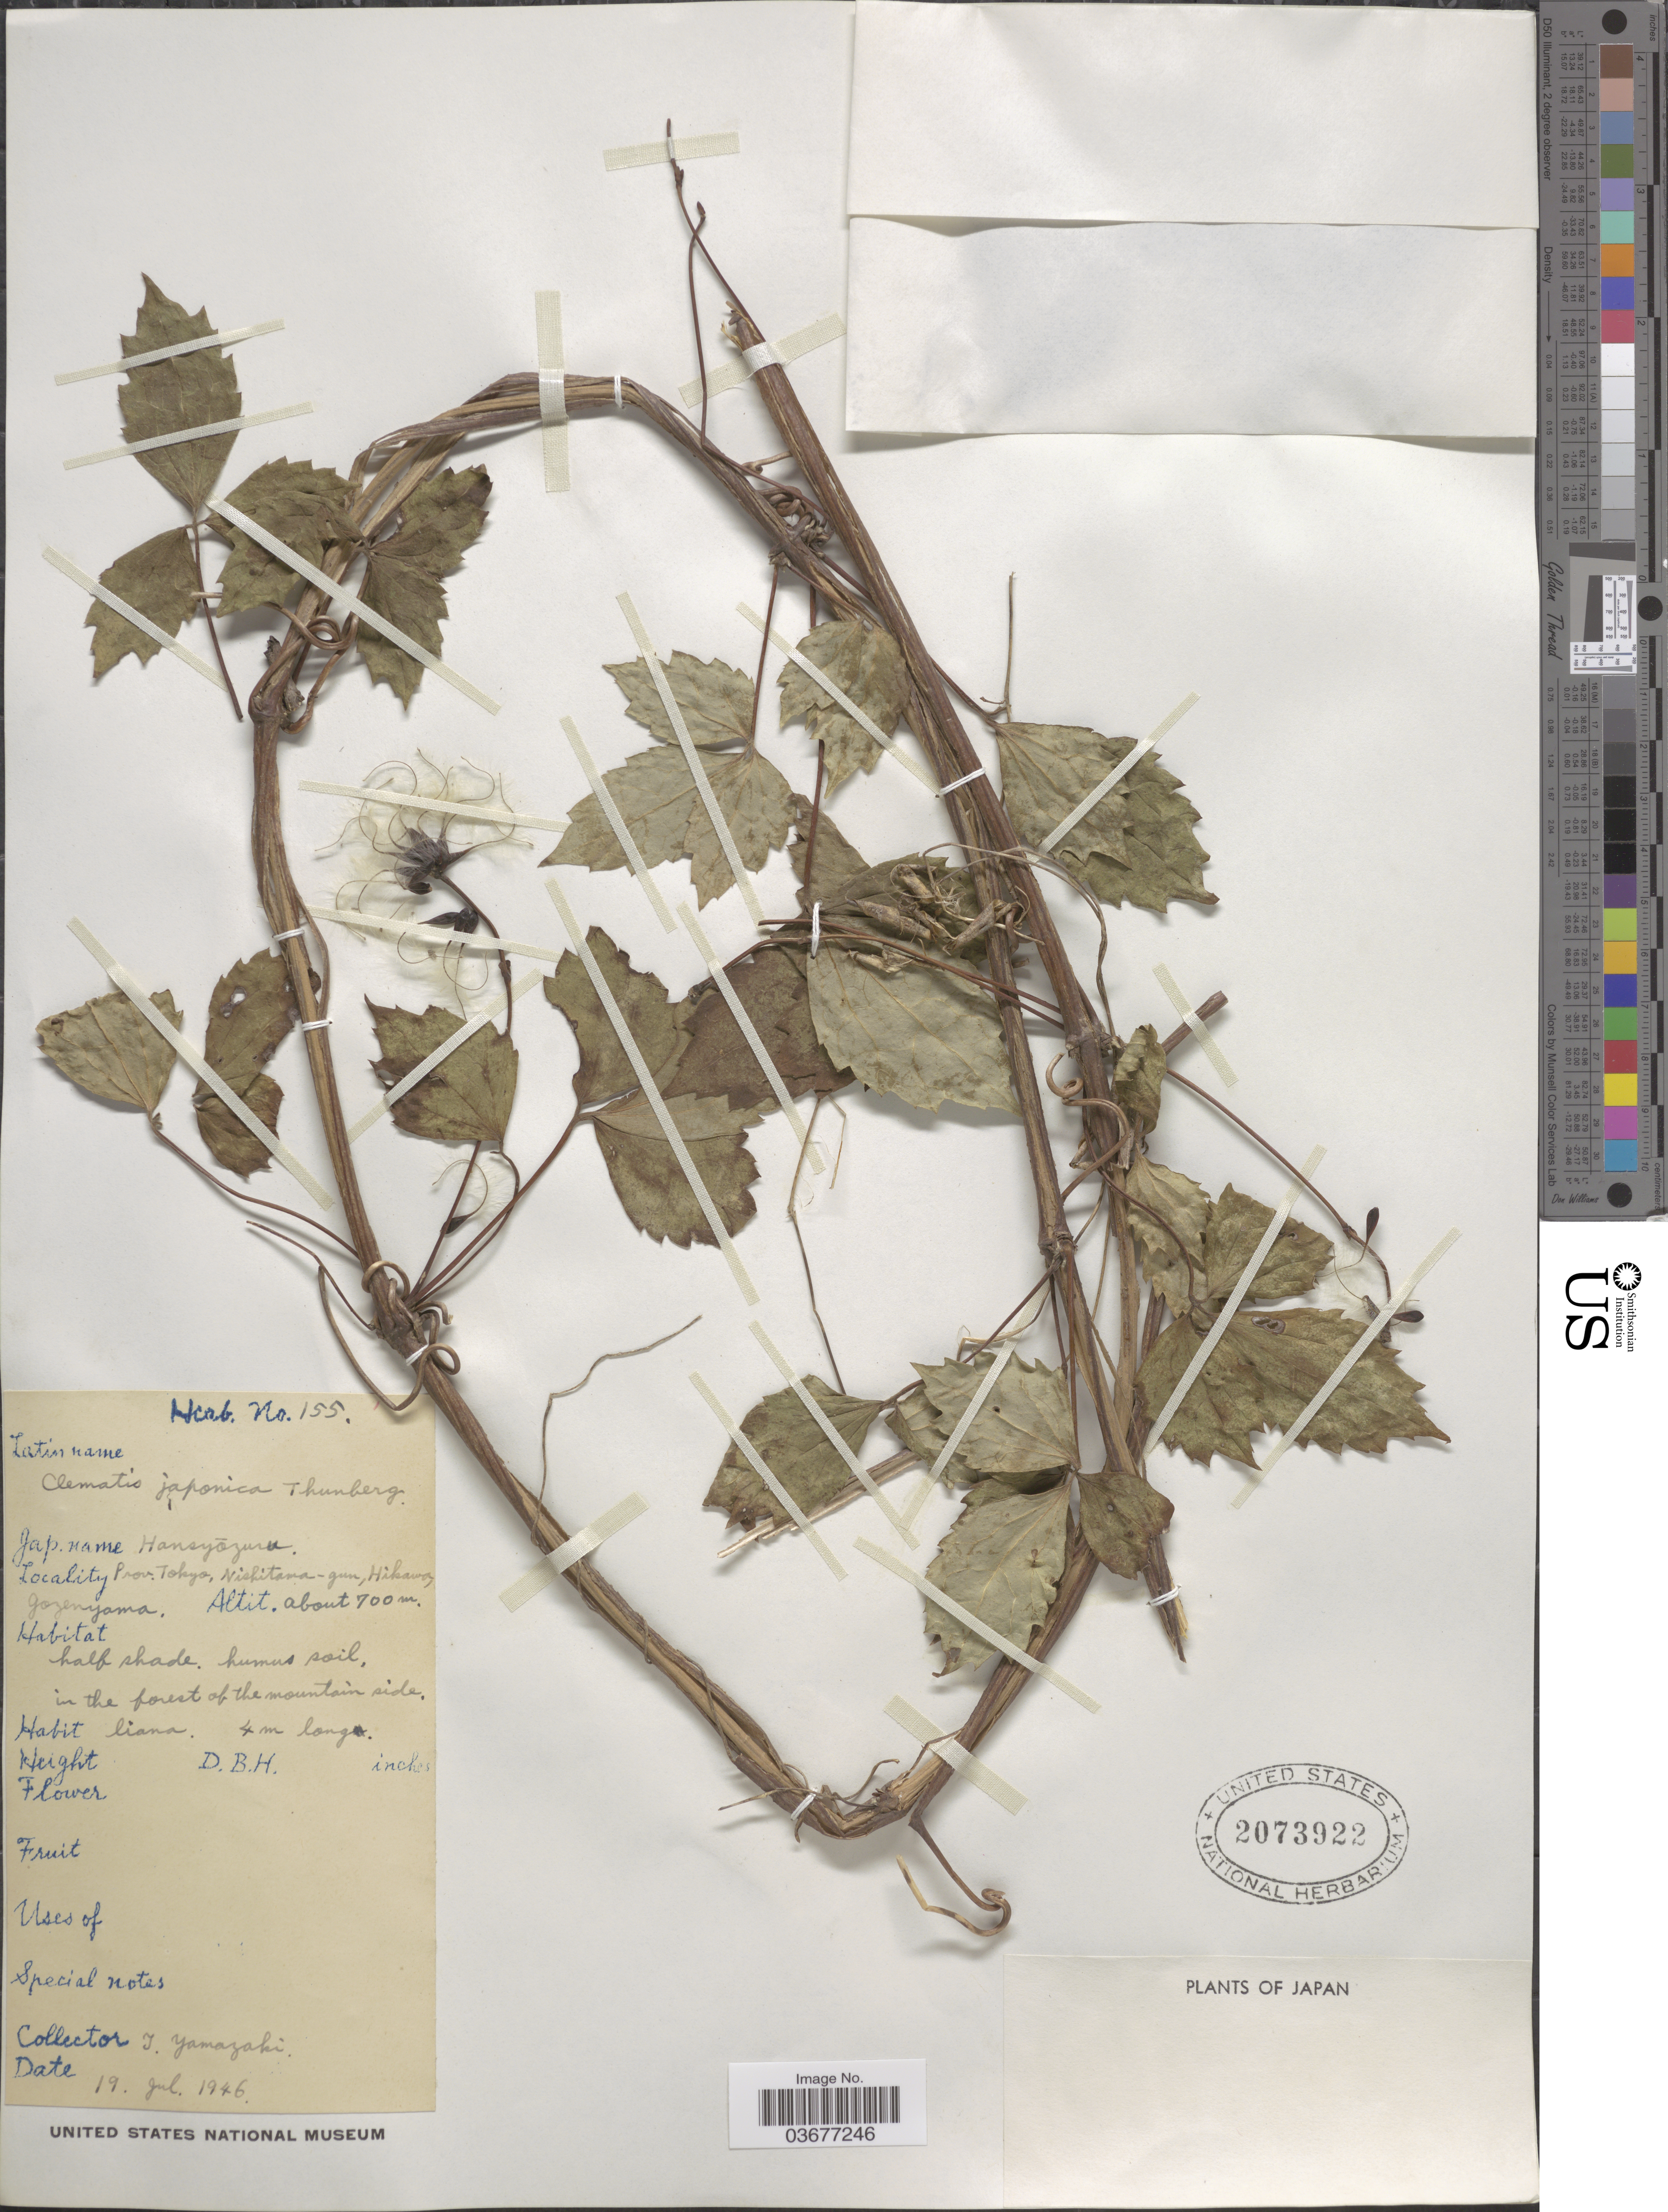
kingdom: Plantae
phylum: Tracheophyta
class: Magnoliopsida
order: Ranunculales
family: Ranunculaceae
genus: Clematis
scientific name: Clematis japonica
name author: Thunb.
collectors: T. Yamazaki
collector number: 155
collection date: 1946-07-19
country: Japan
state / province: Tokyo, Federal City of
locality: Prov. Tokyo, Nishitama-gun, Hikawa, gozenyama.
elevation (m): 700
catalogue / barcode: US 2073922